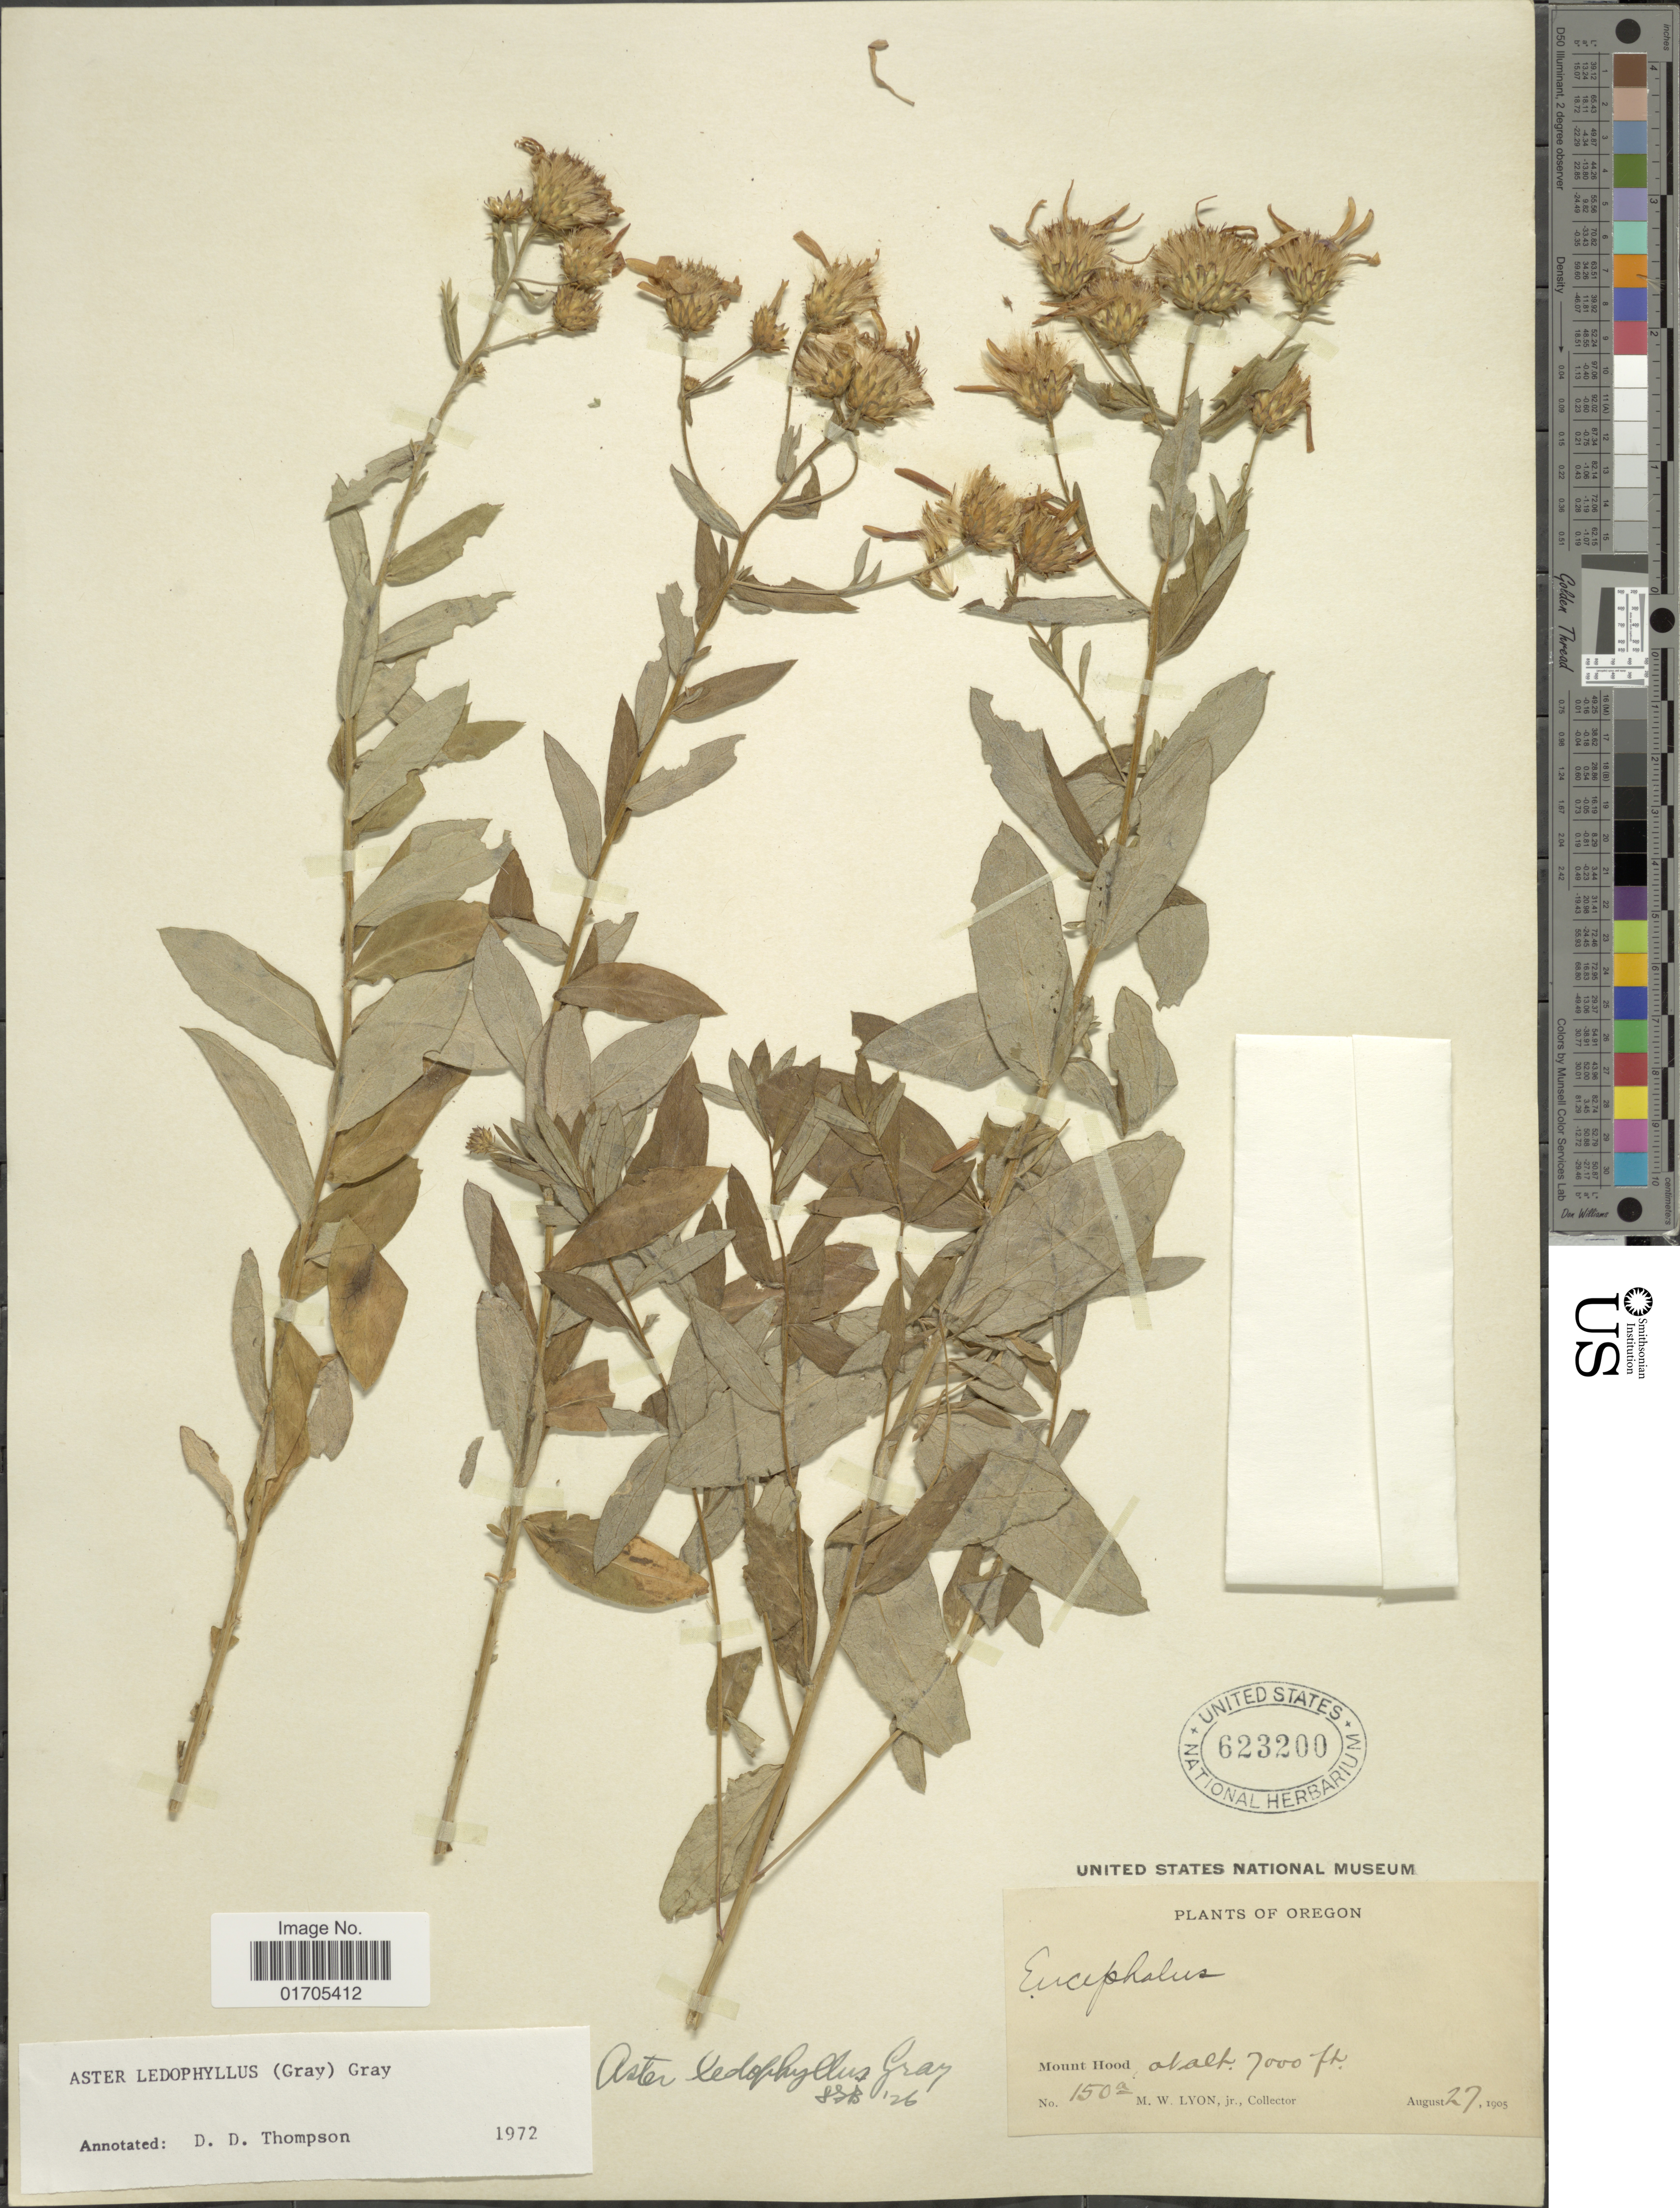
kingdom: Plantae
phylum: Tracheophyta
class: Magnoliopsida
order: Asterales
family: Asteraceae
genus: Eucephalus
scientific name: Eucephalus ledophyllus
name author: (A. Gray) Greene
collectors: M. Lyon Jr.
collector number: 150a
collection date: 1905-08-27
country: United States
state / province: Oregon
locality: Oregon. Mount Hood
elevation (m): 2134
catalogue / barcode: US 623200